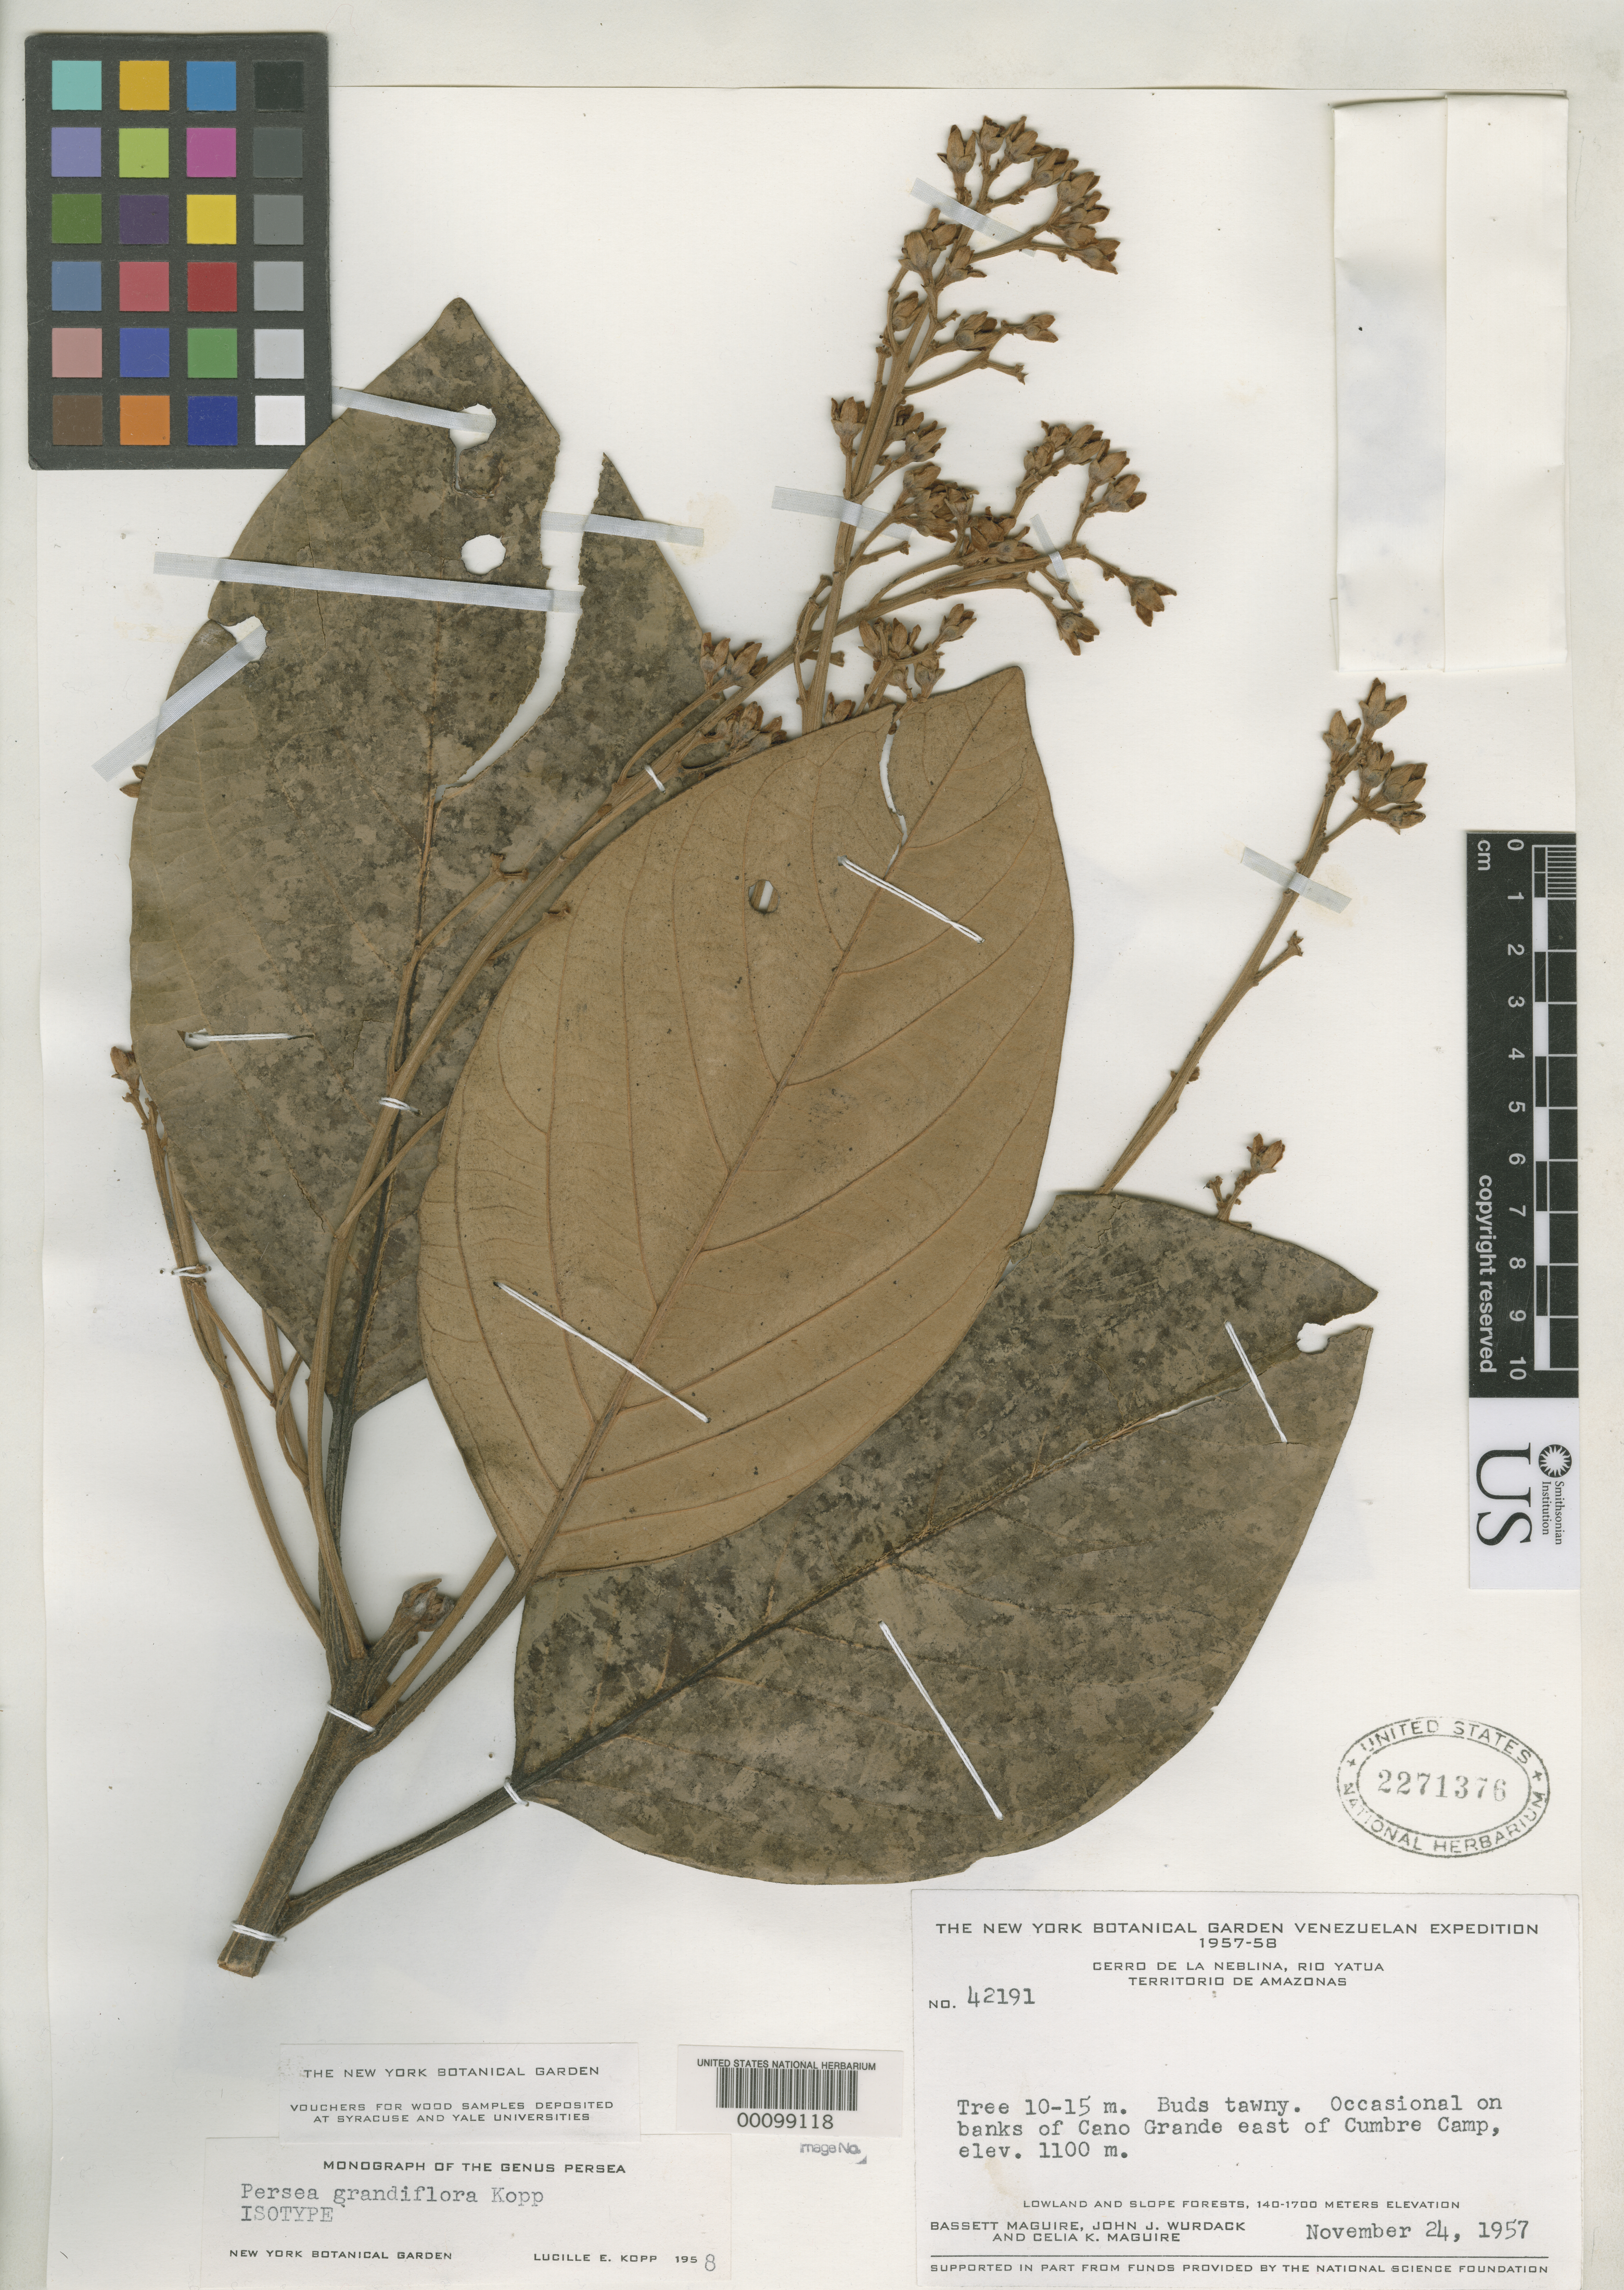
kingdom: Plantae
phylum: Tracheophyta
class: Magnoliopsida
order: Laurales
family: Lauraceae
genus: Persea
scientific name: Persea grandiflora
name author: L.E. Kopp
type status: Isotype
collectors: B. Maguire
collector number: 42191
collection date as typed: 24 Nov 1957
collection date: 1957-11-24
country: Venezuela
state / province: Amazonas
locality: Cerro Neblina.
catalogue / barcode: US 2271376